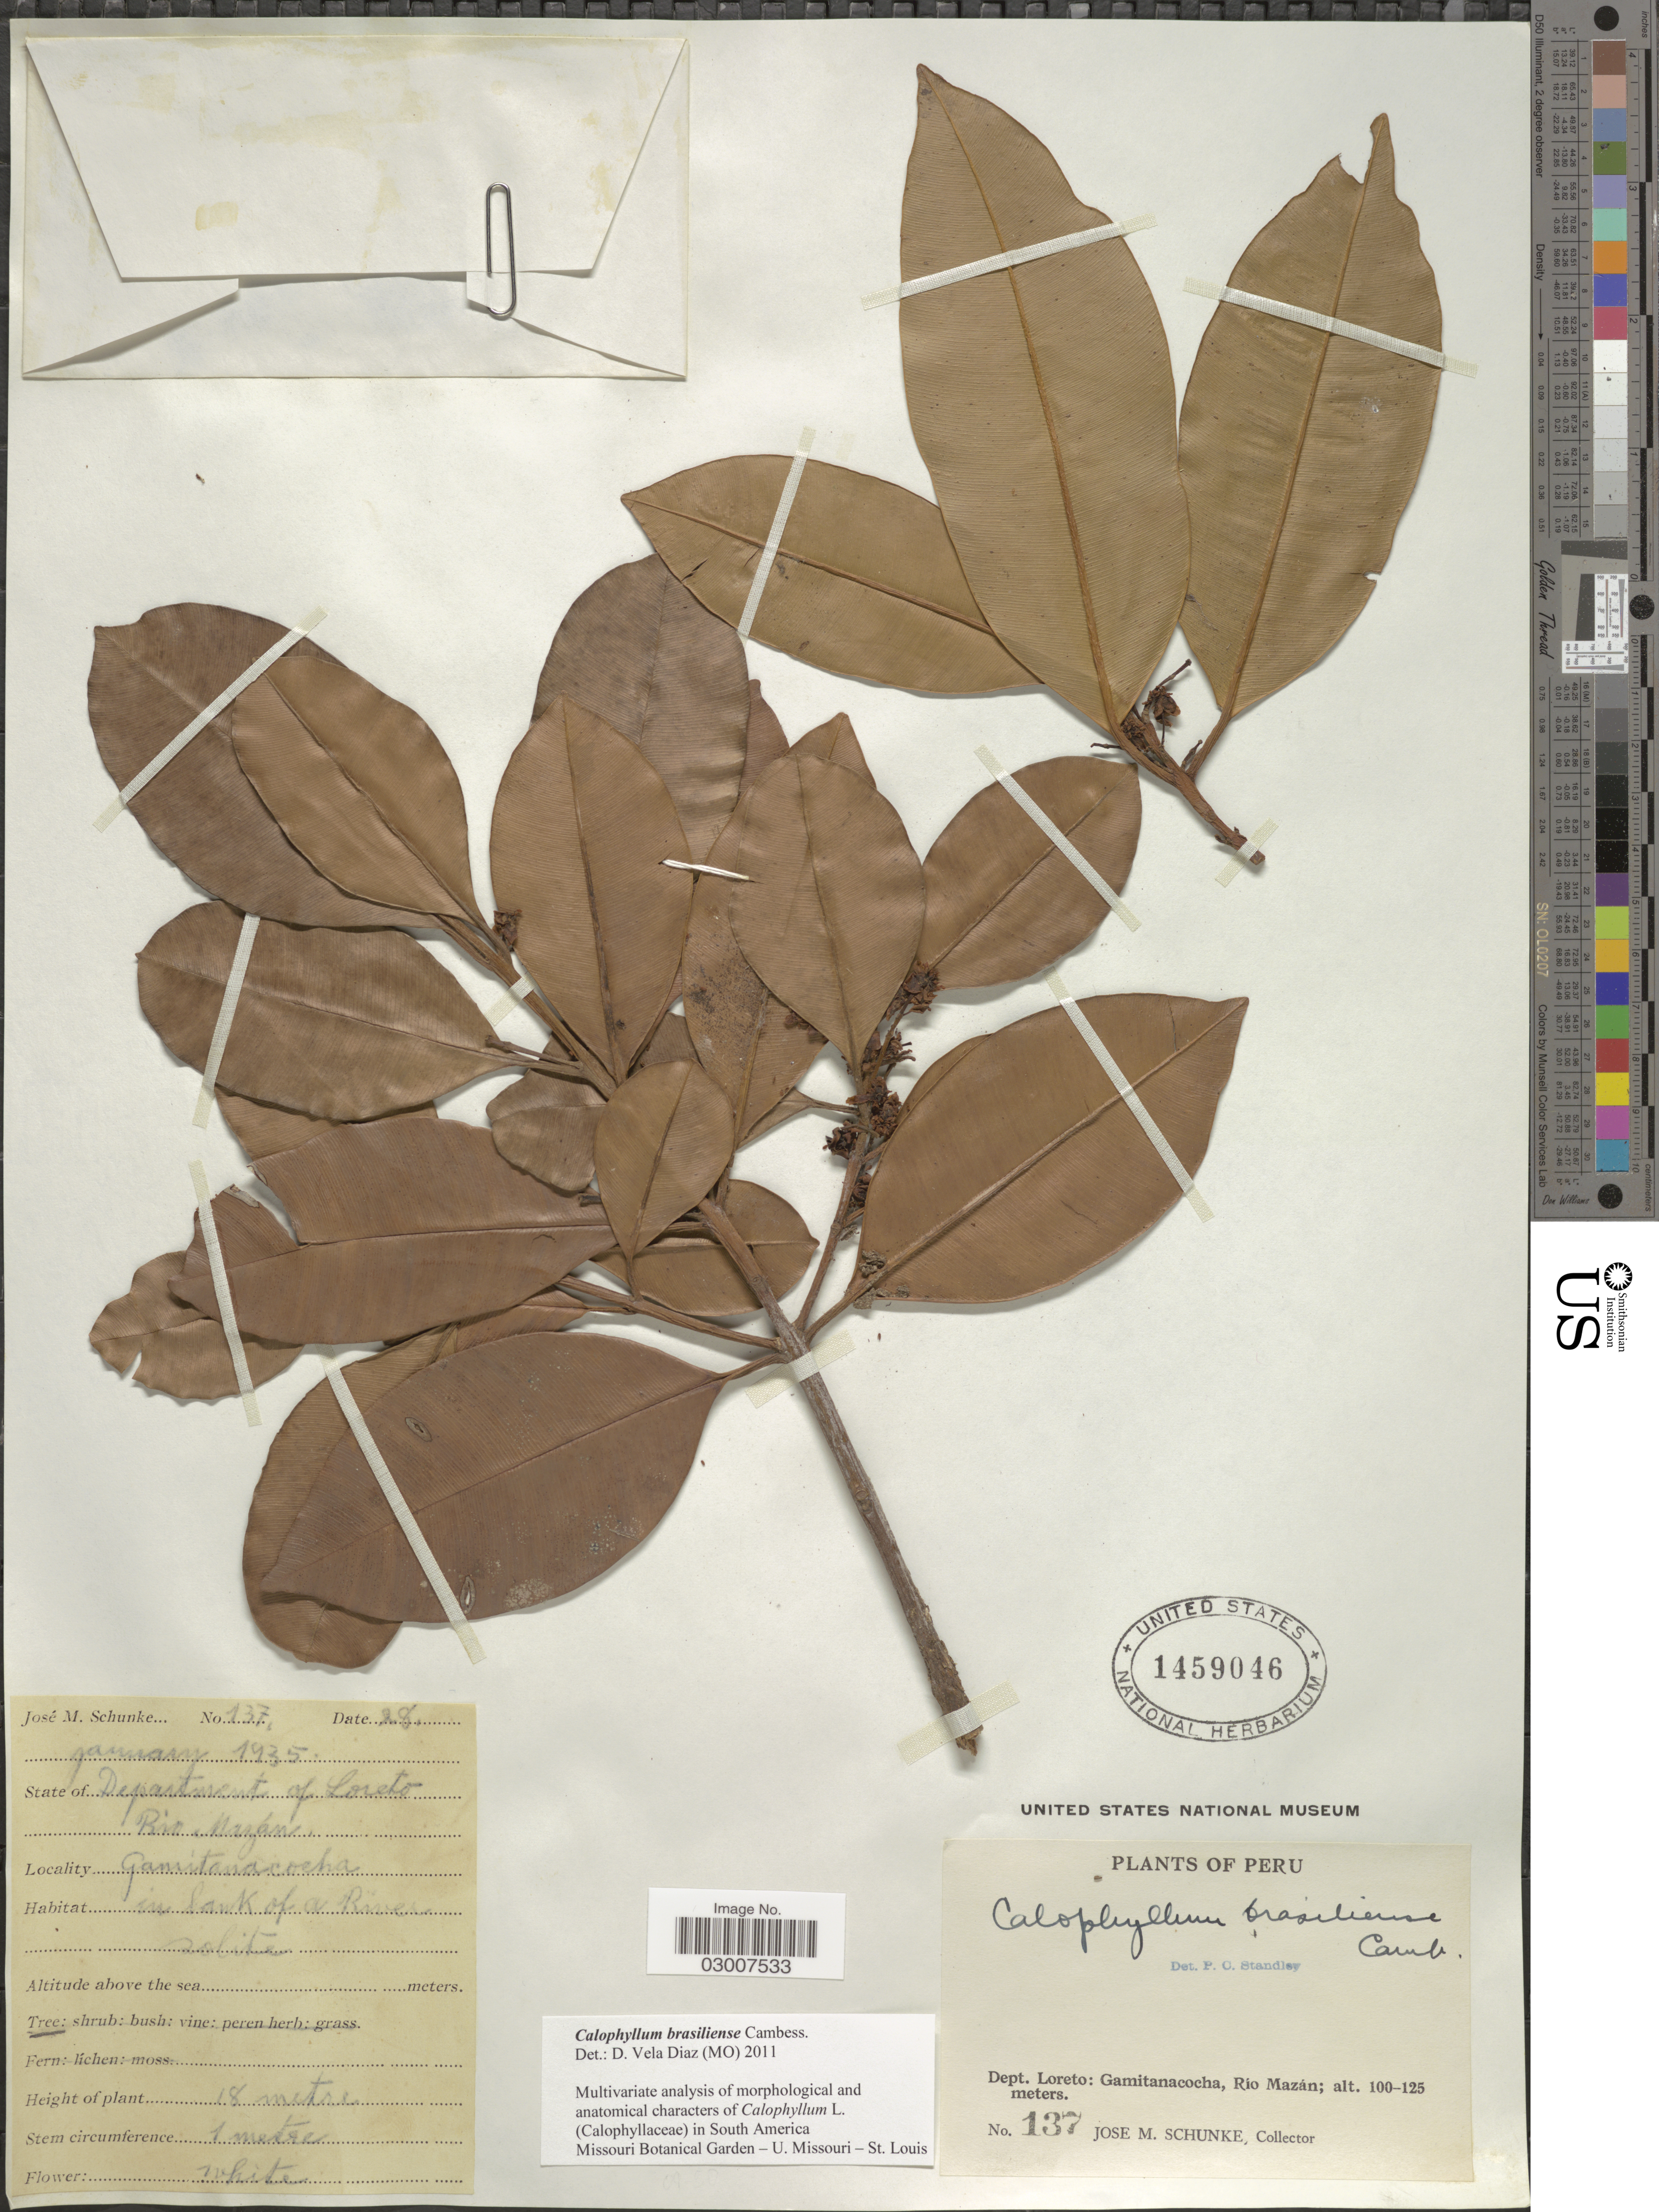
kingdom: Plantae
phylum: Tracheophyta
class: Magnoliopsida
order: Malpighiales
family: Calophyllaceae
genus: Calophyllum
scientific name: Calophyllum brasiliense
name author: Cambess.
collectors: J. M. Schunke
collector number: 137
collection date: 1935-01-28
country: Peru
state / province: Loreto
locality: Dept. Loreto: Gamitanacocha, Río Mazán.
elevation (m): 100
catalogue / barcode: US 1459046